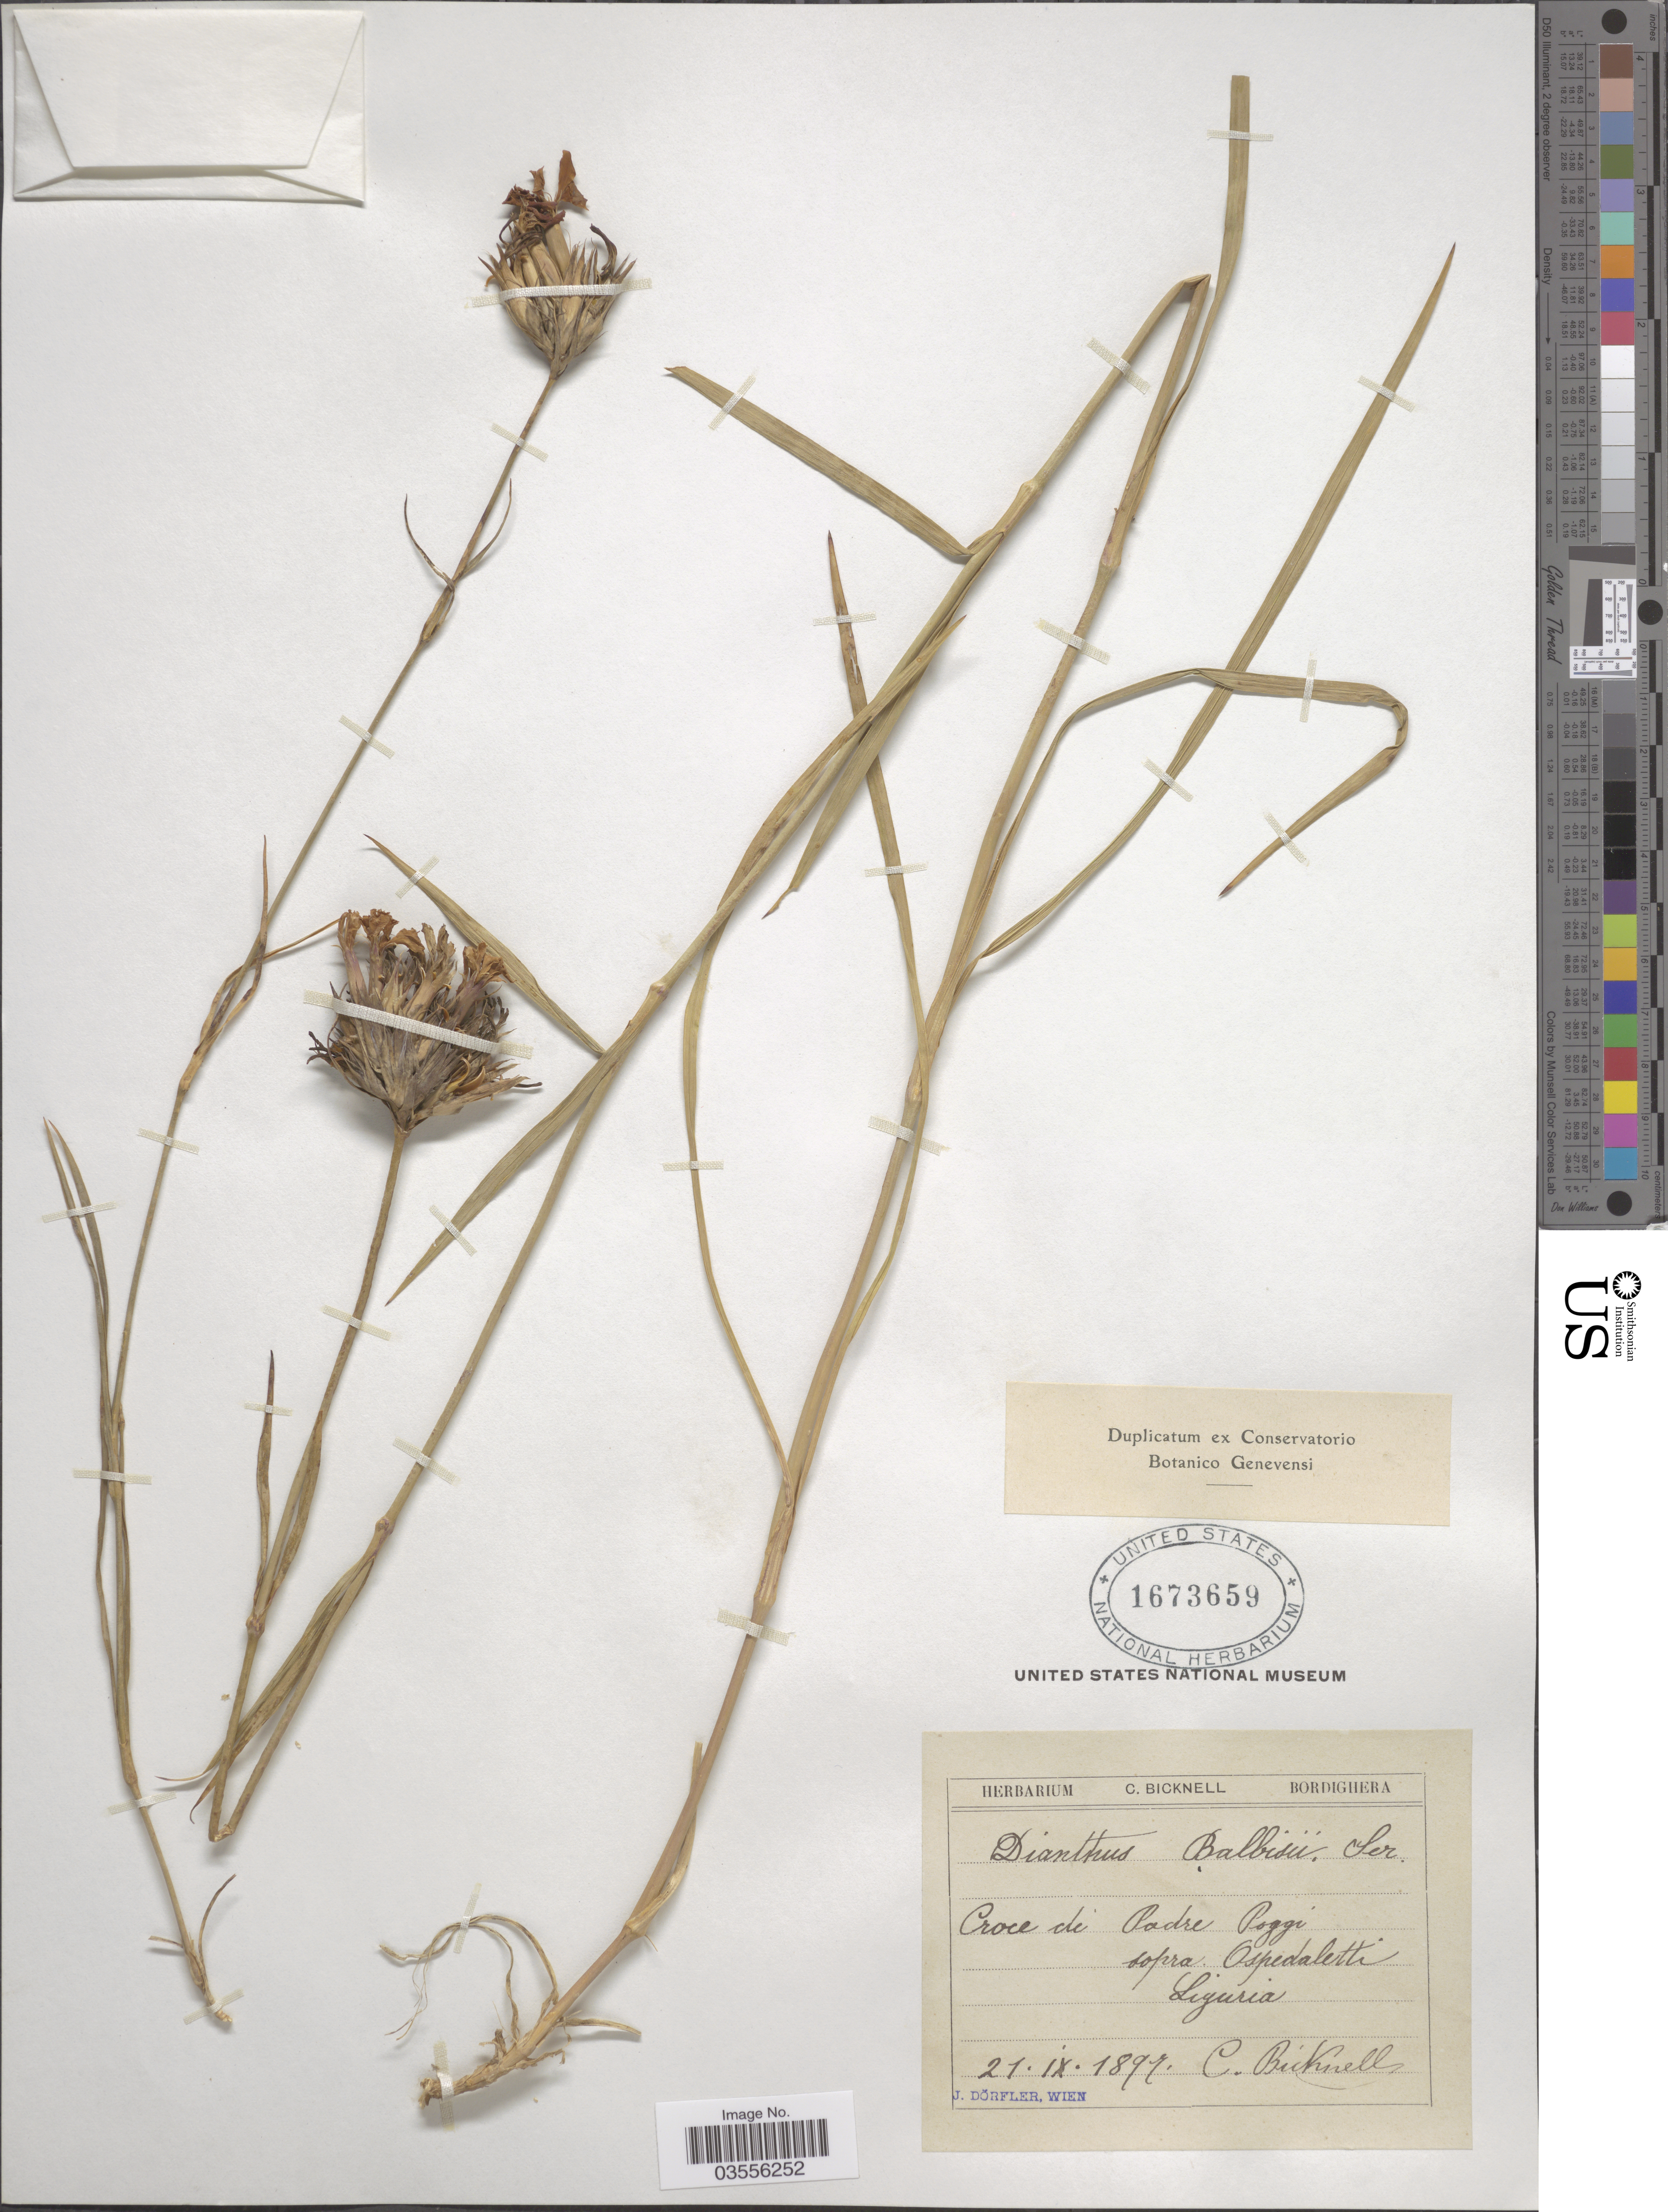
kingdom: Plantae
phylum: Tracheophyta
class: Magnoliopsida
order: Caryophyllales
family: Caryophyllaceae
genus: Dianthus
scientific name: Dianthus balbisii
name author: Ser.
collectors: C. Bicknell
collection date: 1897-09-21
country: Italy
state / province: Liguria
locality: Croce di Padre Paggi sopra. Ospedaletti.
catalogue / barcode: US 1673659